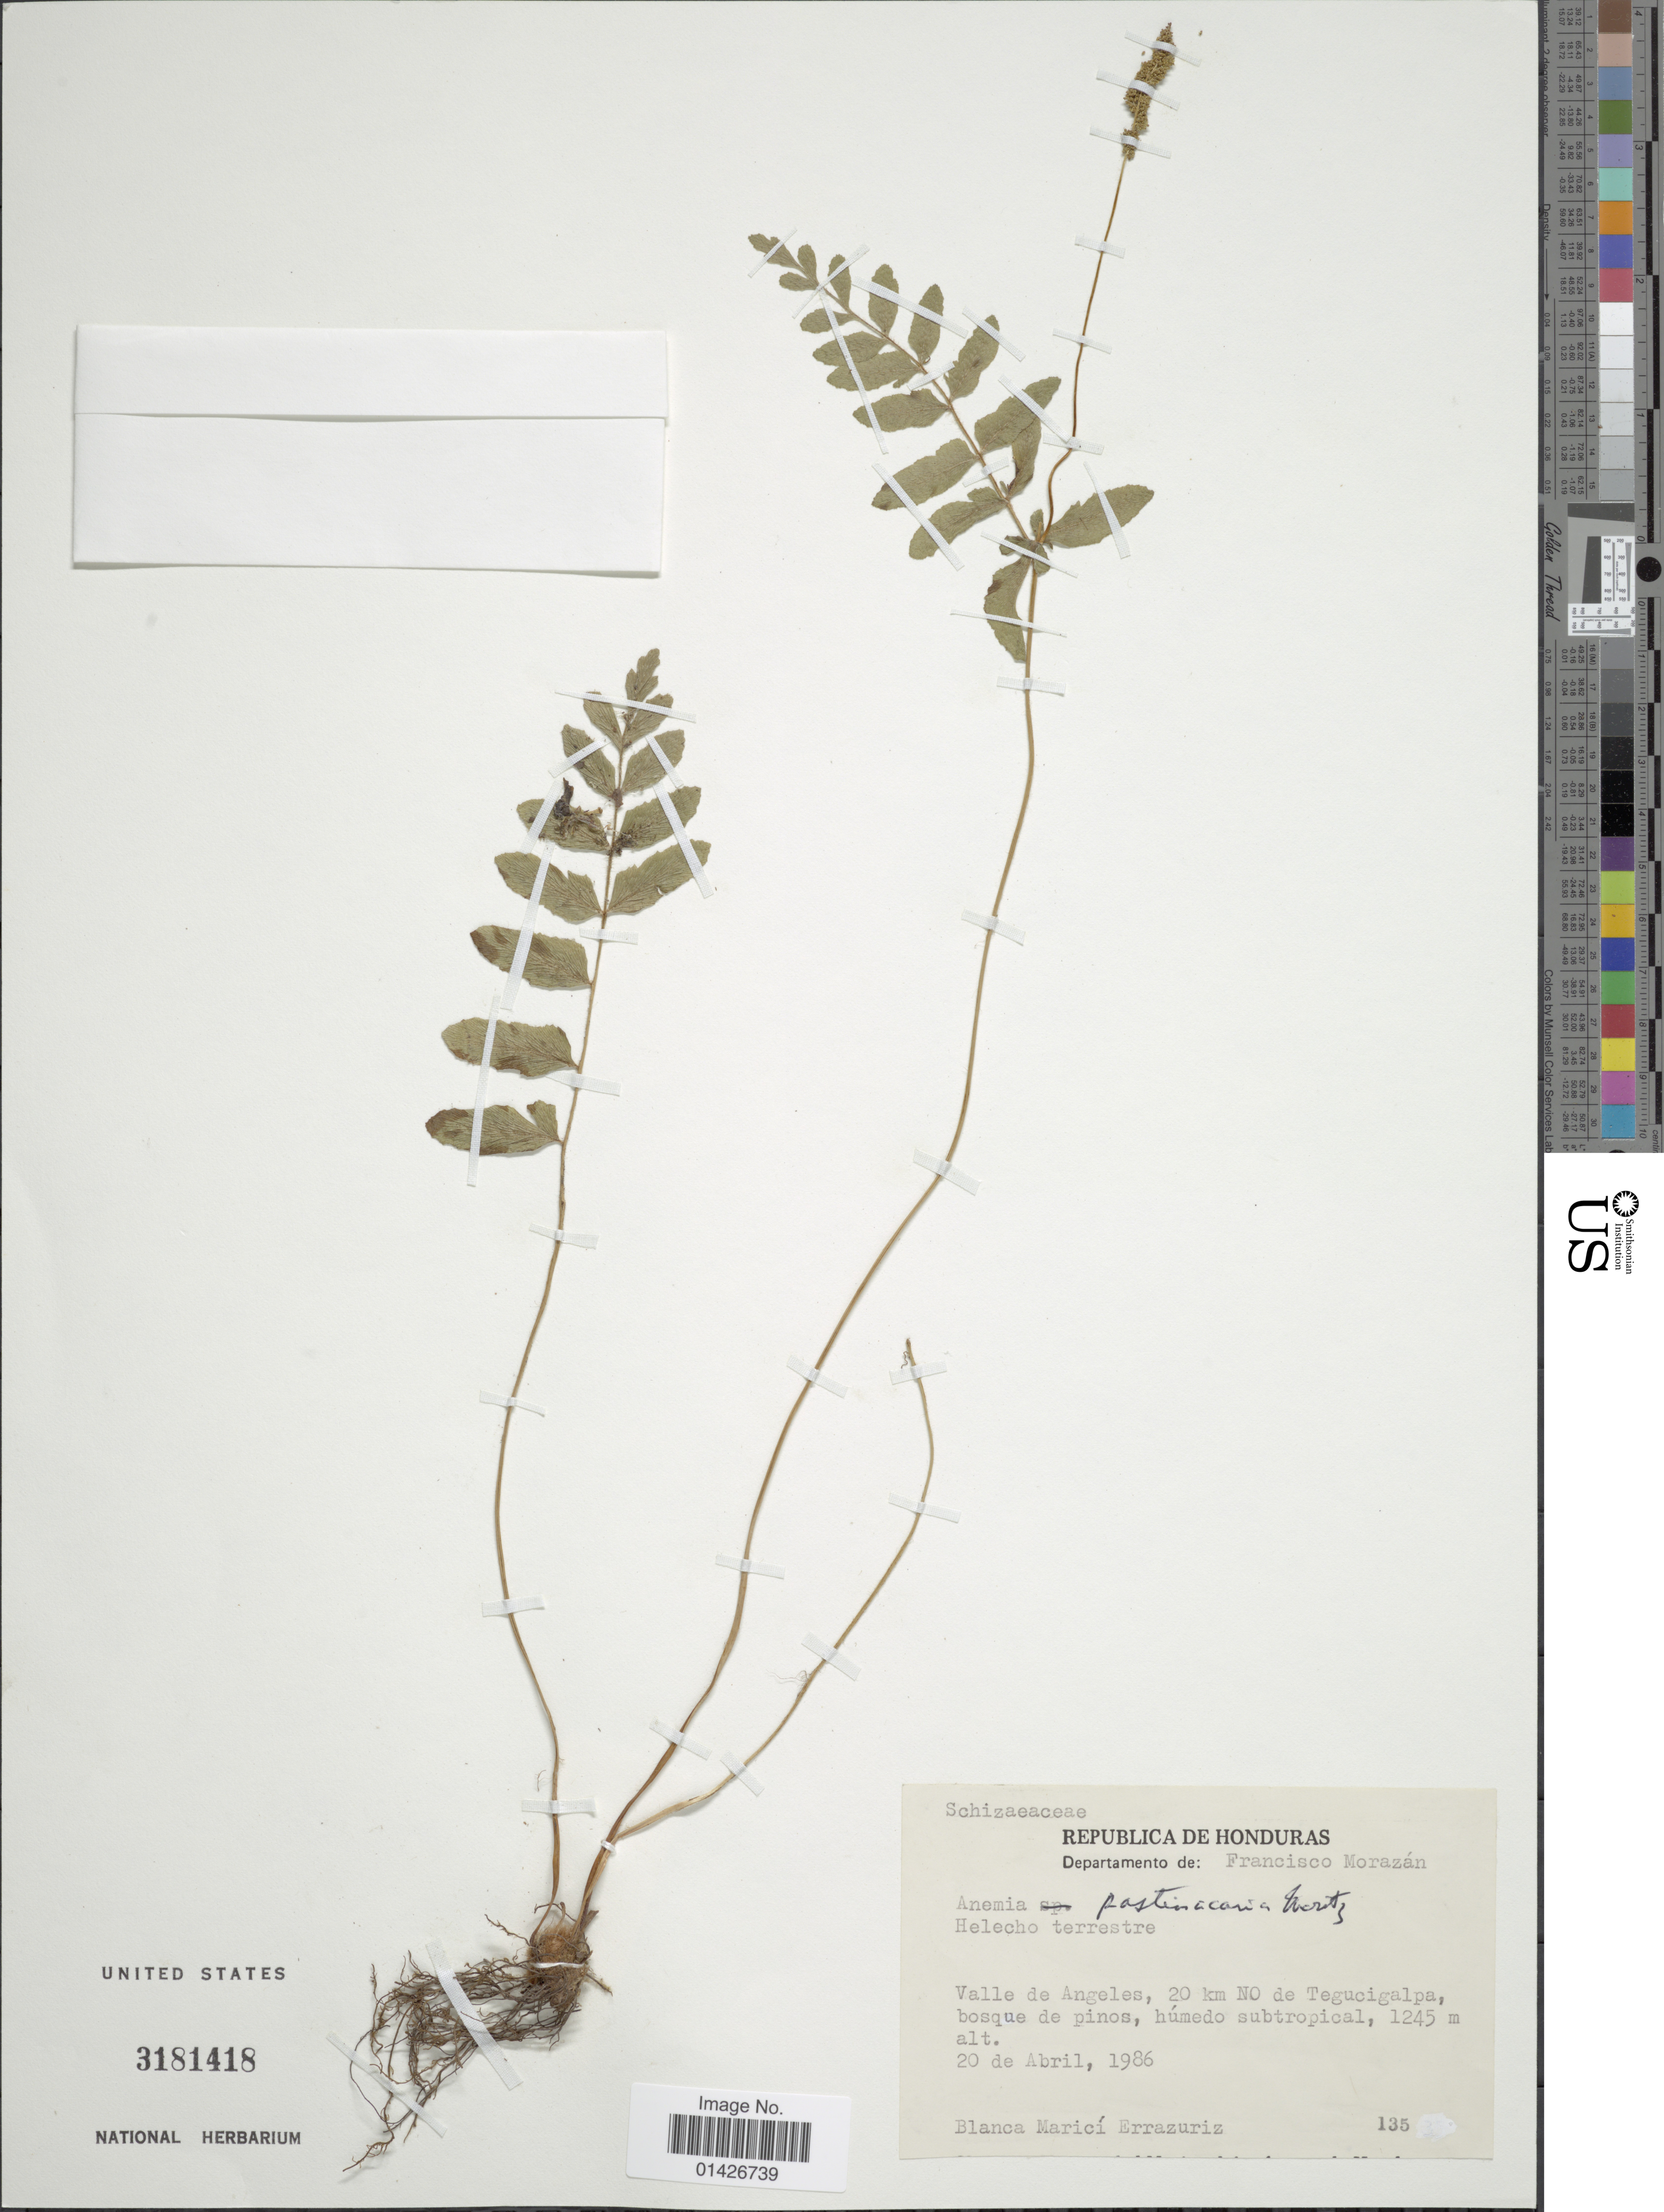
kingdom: Plantae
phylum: Tracheophyta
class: Polypodiopsida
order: Schizaeales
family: Anemiaceae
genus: Anemia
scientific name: Anemia pastinacaria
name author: Moritz ex Prantl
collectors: B. Errazuriz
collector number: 135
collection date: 1986-04-20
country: Honduras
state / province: Fco. Morazán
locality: Departamento de: Francisco Morazán, valle de Angeles, 20 km NO de Tegucigalpa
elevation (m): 1245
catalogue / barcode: US 3181418